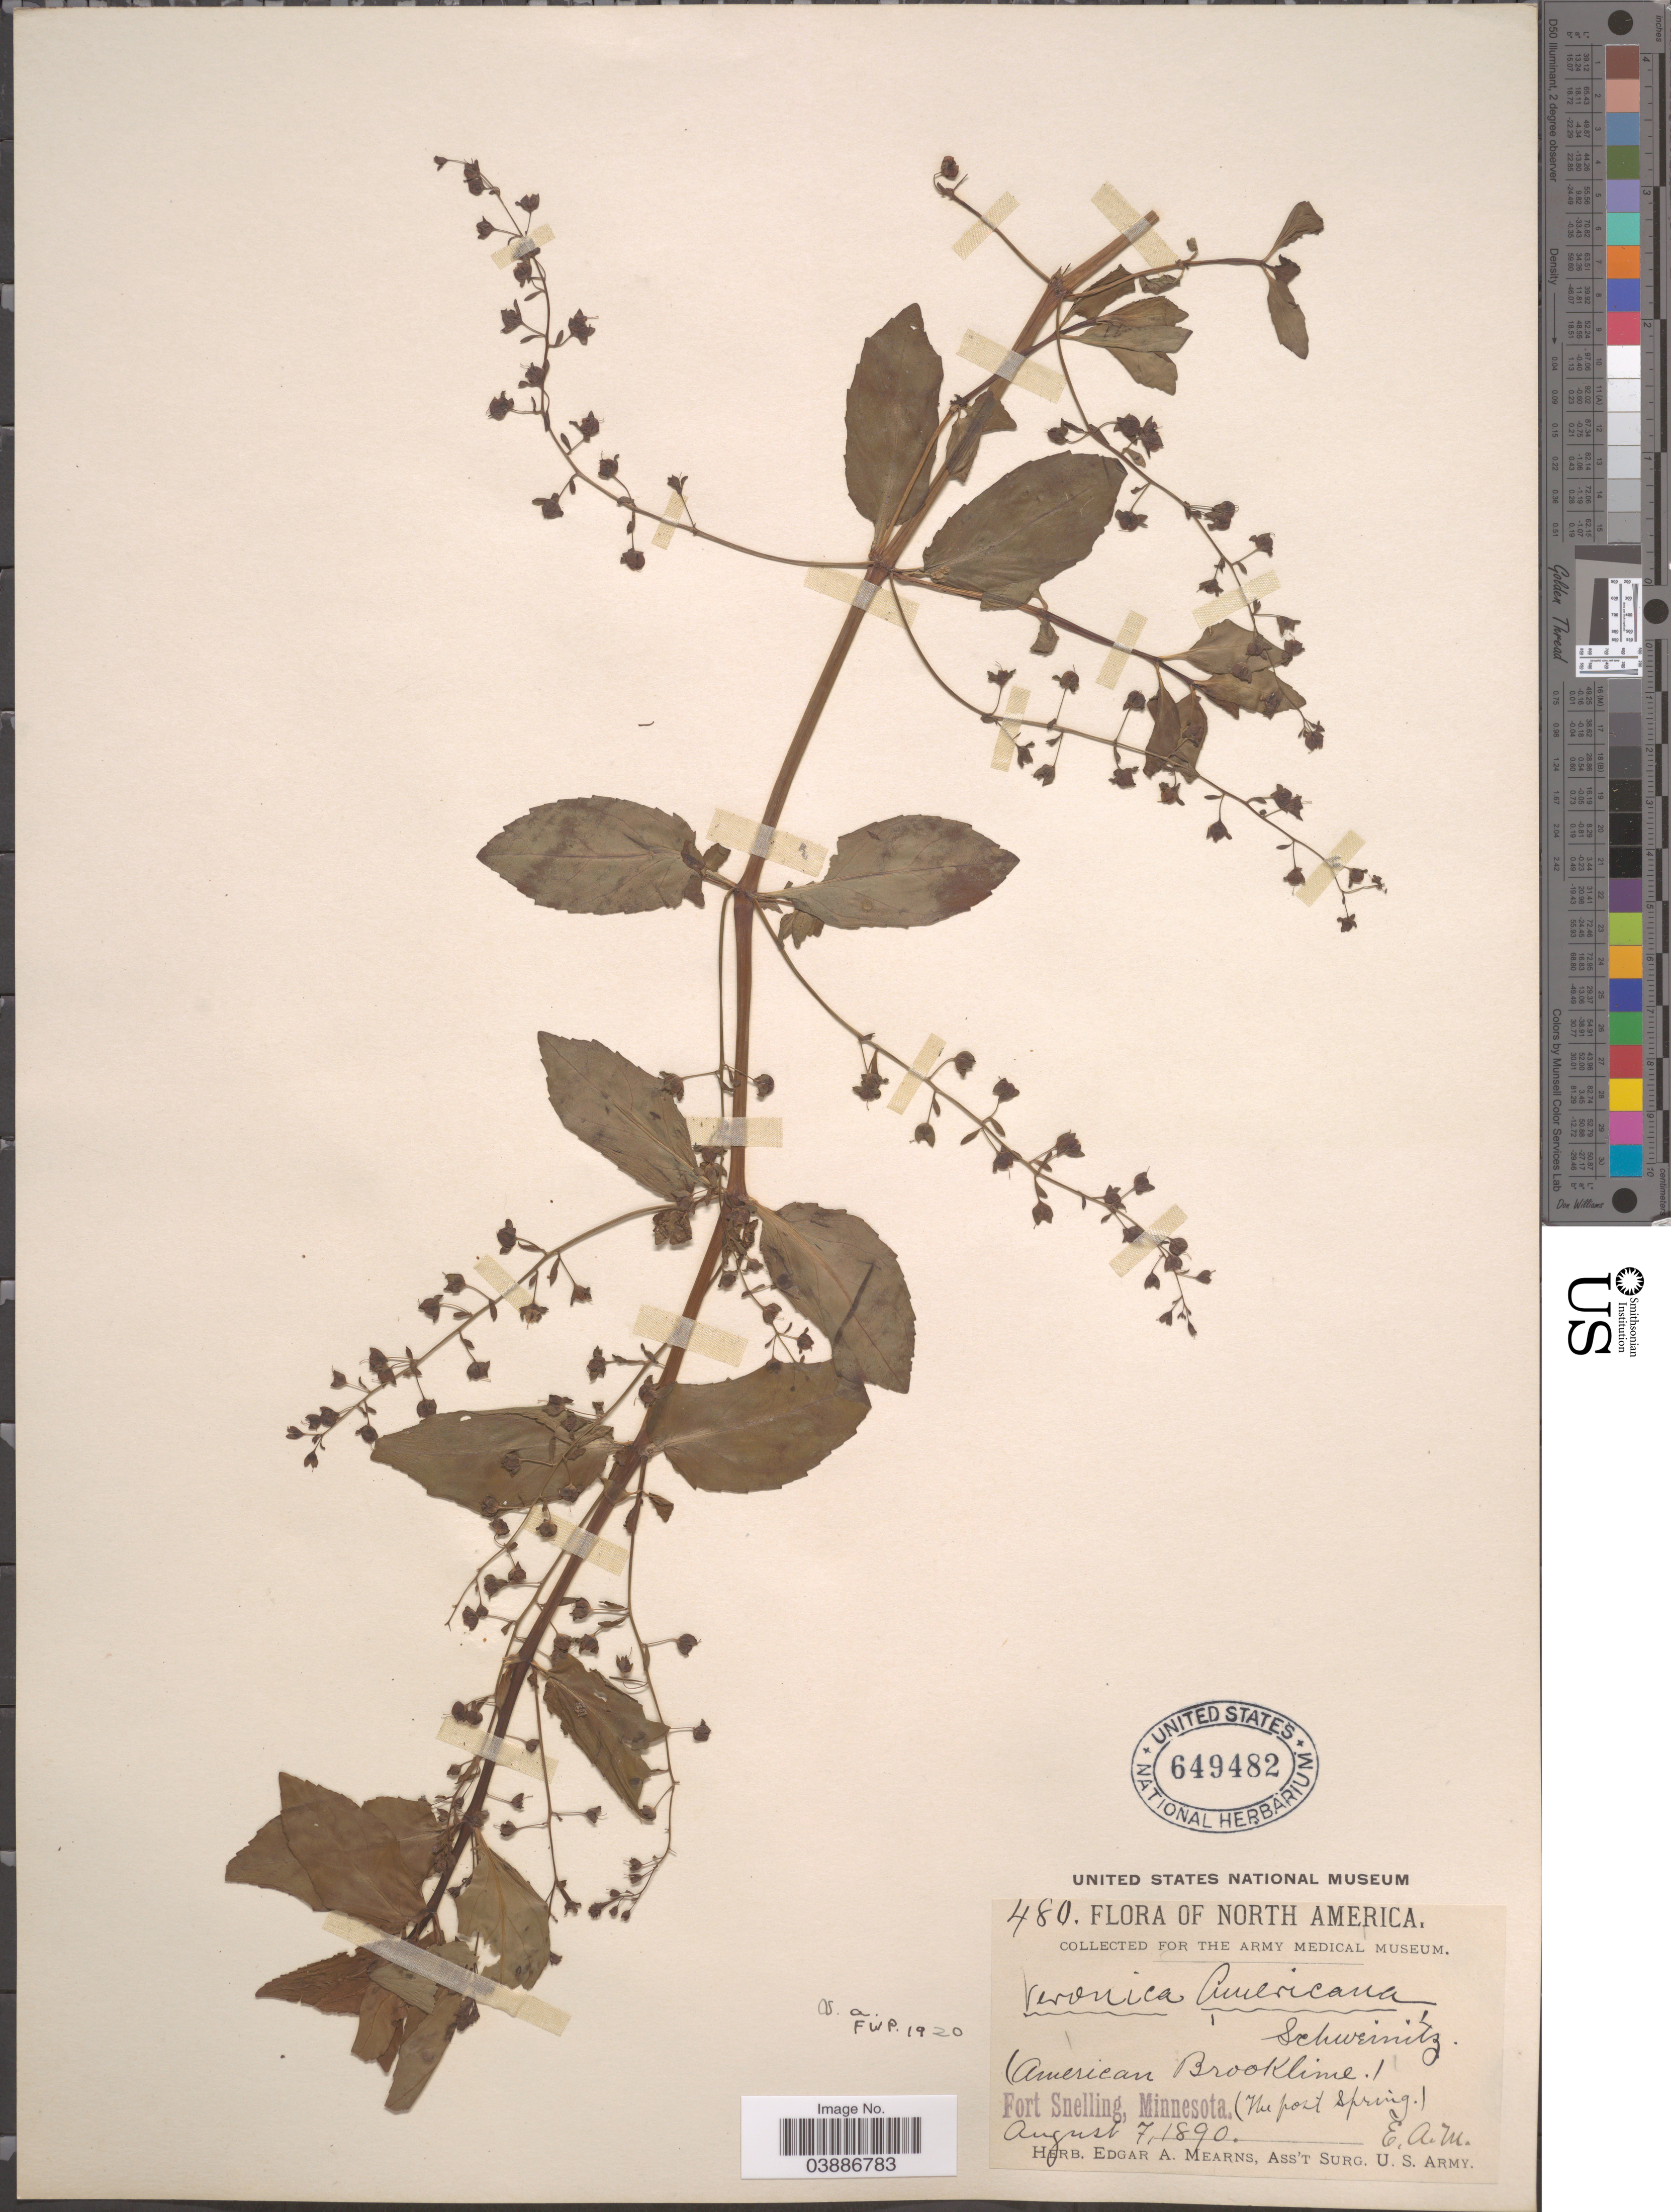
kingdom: Plantae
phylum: Tracheophyta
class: Magnoliopsida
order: Lamiales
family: Plantaginaceae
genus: Veronica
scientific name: Veronica americana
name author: Schwein. ex Benth.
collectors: E. A. Mearns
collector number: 480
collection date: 1890-08-07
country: United States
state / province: Minnesota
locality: (American Brookline.). Fort Snelling. (the post Spring.).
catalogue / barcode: US 649482